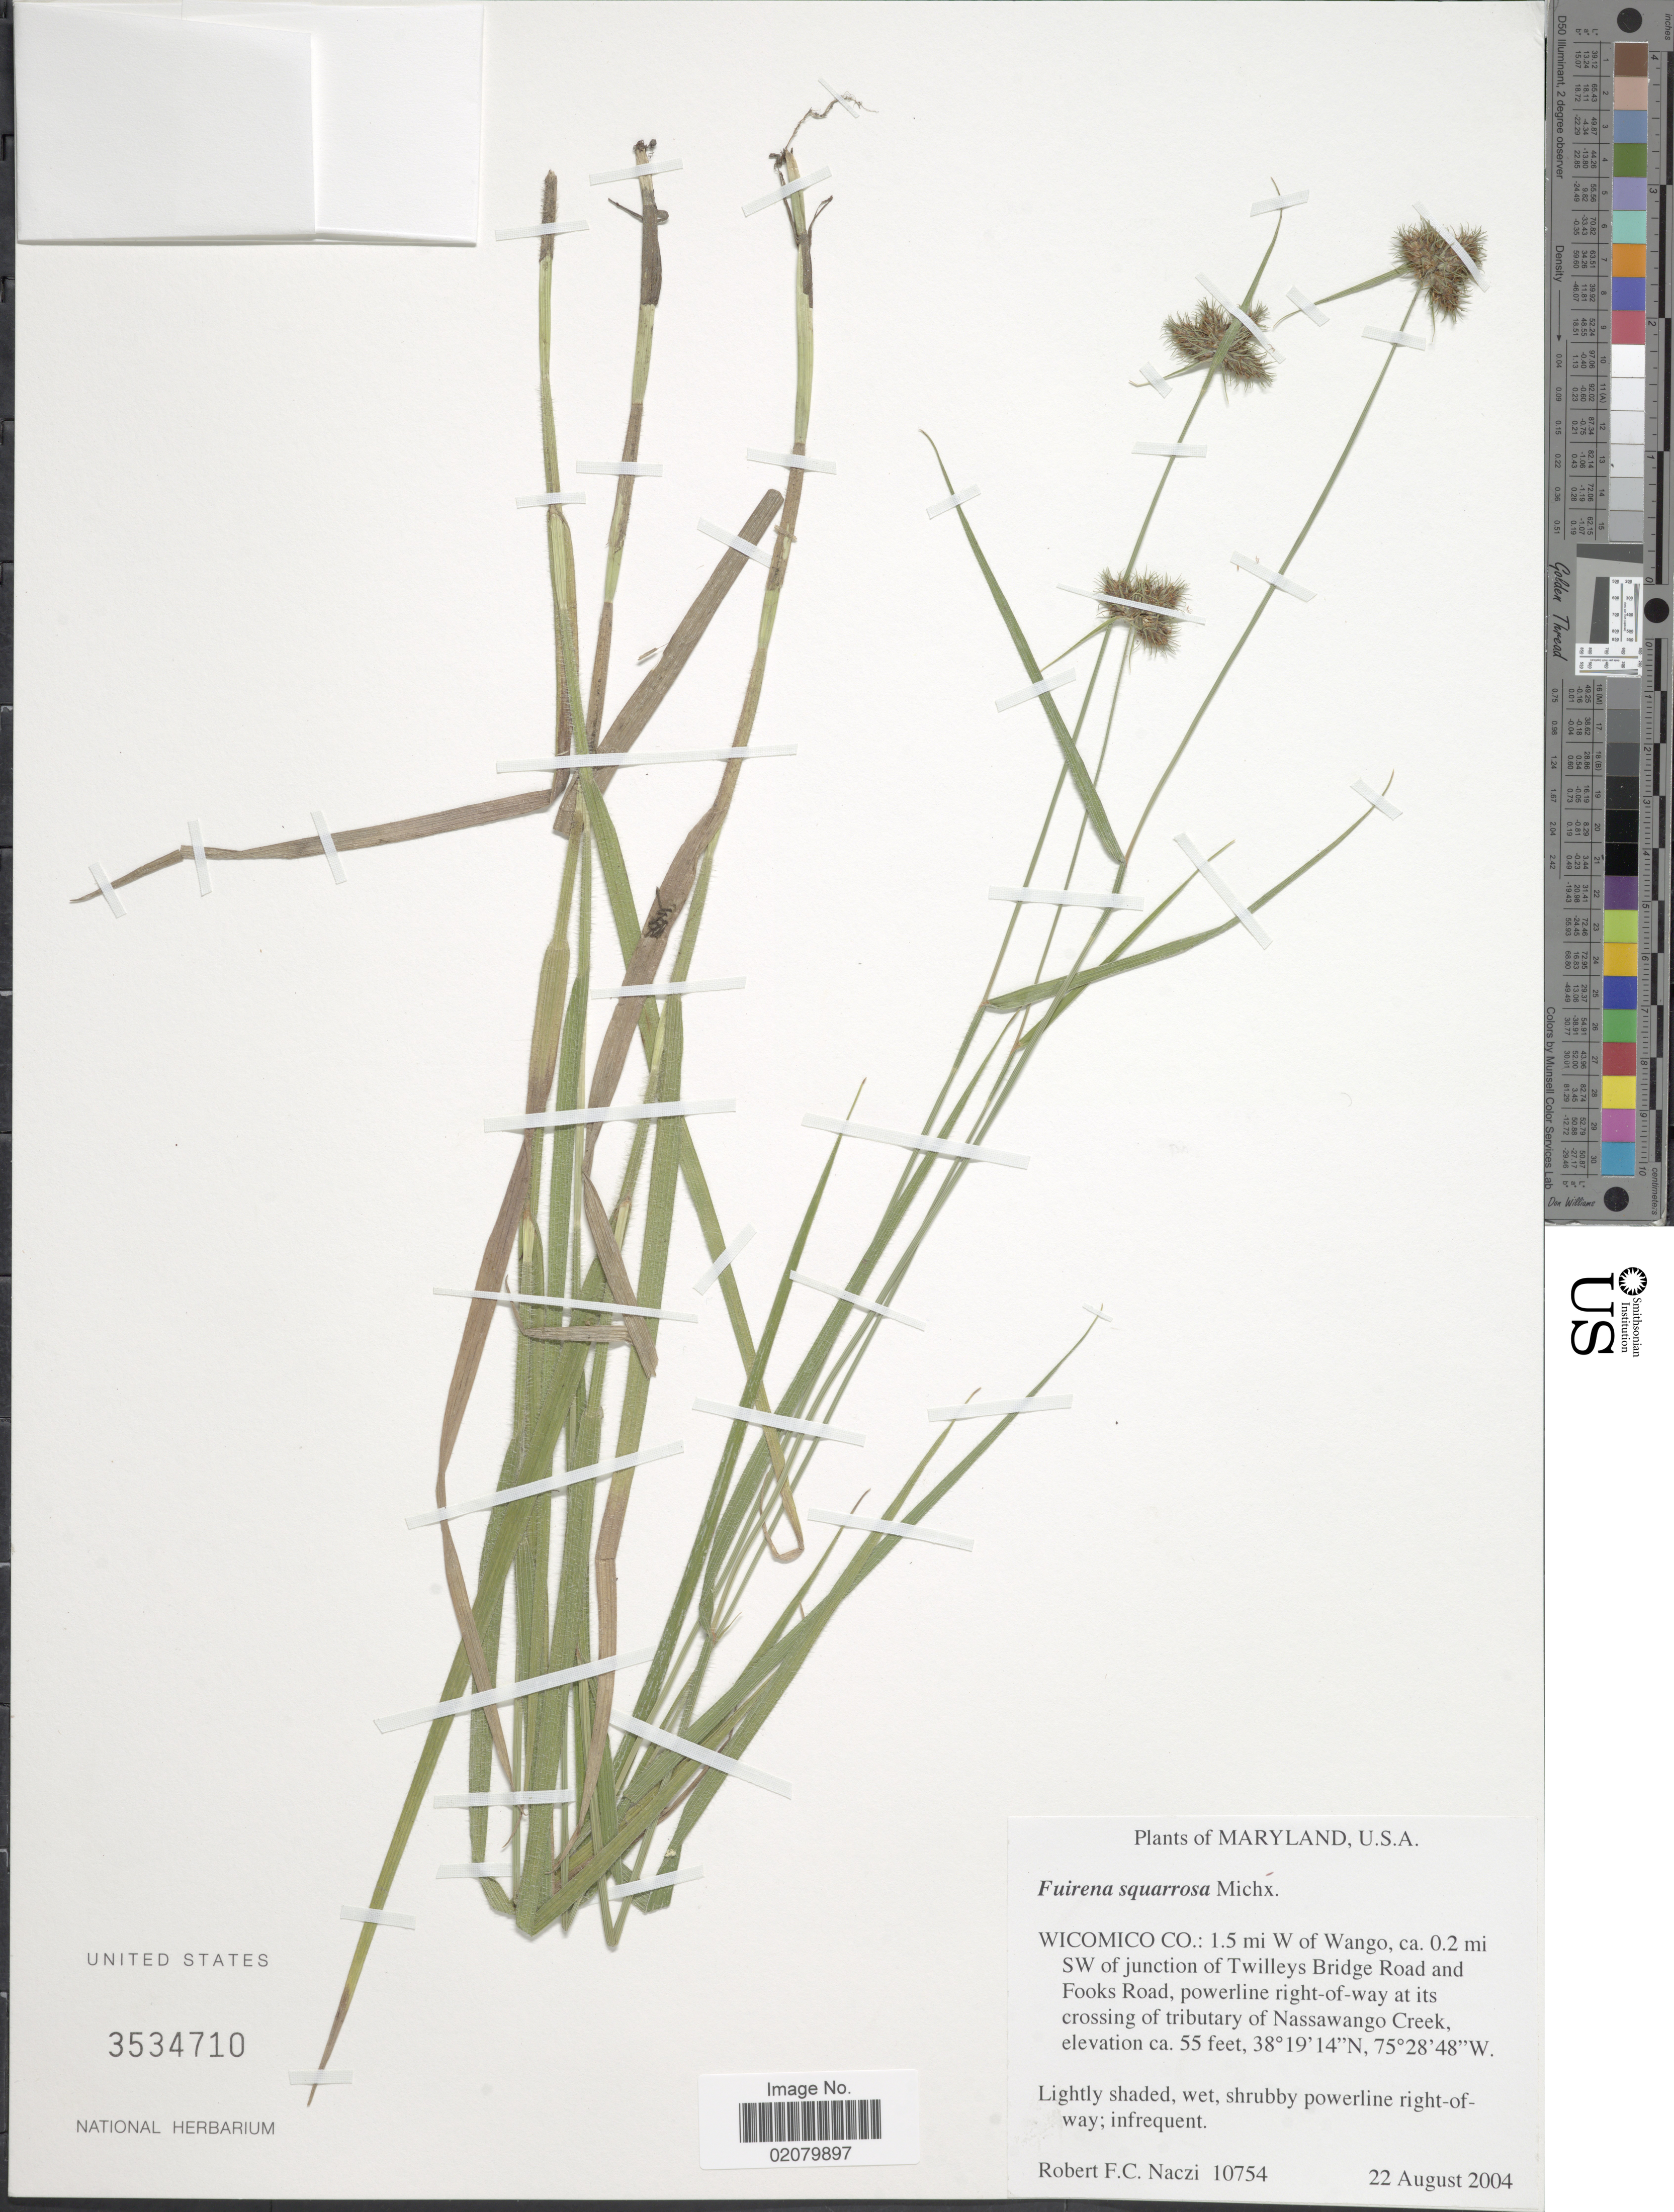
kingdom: Plantae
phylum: Tracheophyta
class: Liliopsida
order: Poales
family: Cyperaceae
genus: Fuirena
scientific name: Fuirena squarrosa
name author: Michx.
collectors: R. F. C. Naczi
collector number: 10754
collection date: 2004-08-22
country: United States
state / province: Maryland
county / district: Wicomico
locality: Wicomico Co.: 1.5 mi W of Wango, ca. 0.2 mi SW of junction of Twilleys Bridge Road and Fooks Road, powerline right of way at its crossing of tributary of Nassawango Creek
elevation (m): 17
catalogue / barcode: US 3534710